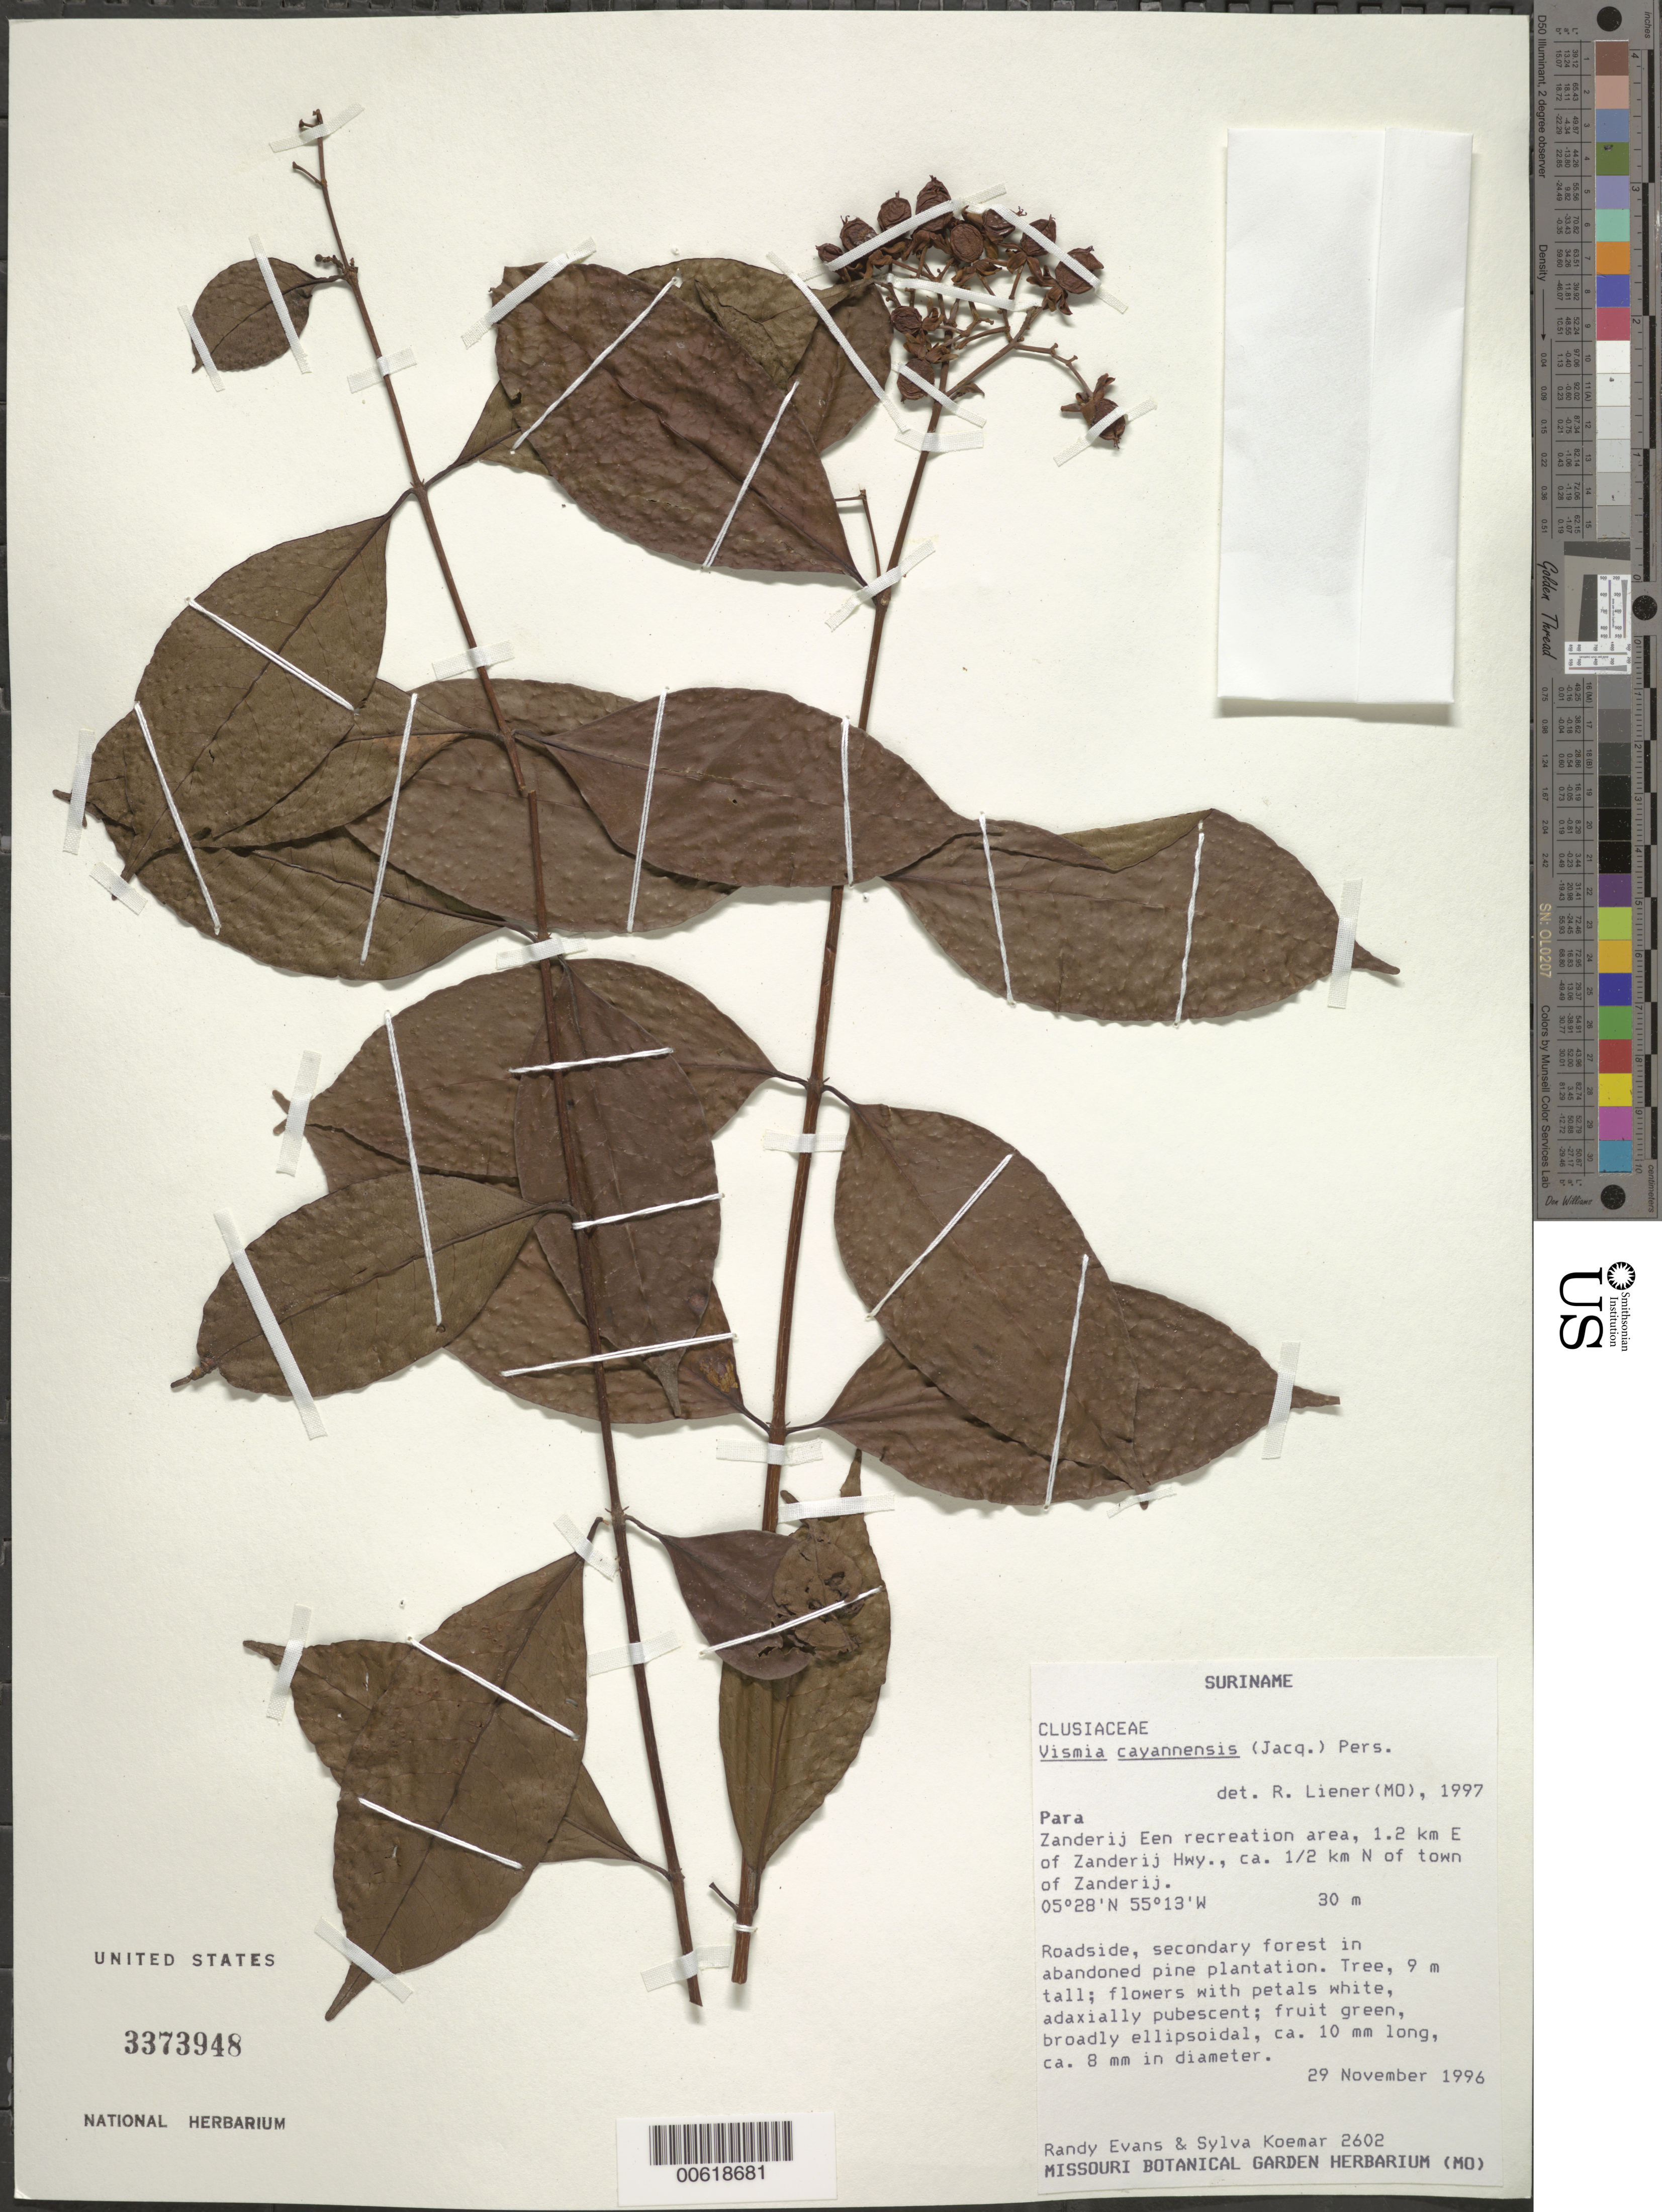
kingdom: Plantae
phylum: Tracheophyta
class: Magnoliopsida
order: Malpighiales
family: Hypericaceae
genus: Vismia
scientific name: Vismia cayennensis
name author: (Jacq.) Pers.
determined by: Liesner, R. L.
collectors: R. Evans & S. Koemar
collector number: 2602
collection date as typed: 29-Nov-96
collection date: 1996-11-29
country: Suriname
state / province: Para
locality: Zanderij, recreation area, 1.2 km E of Zanderij Hwy., 0.5 km N of town of Zanderij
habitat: Roadside, secondary forest, in abandoned pine plantation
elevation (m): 30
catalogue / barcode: US 3373948